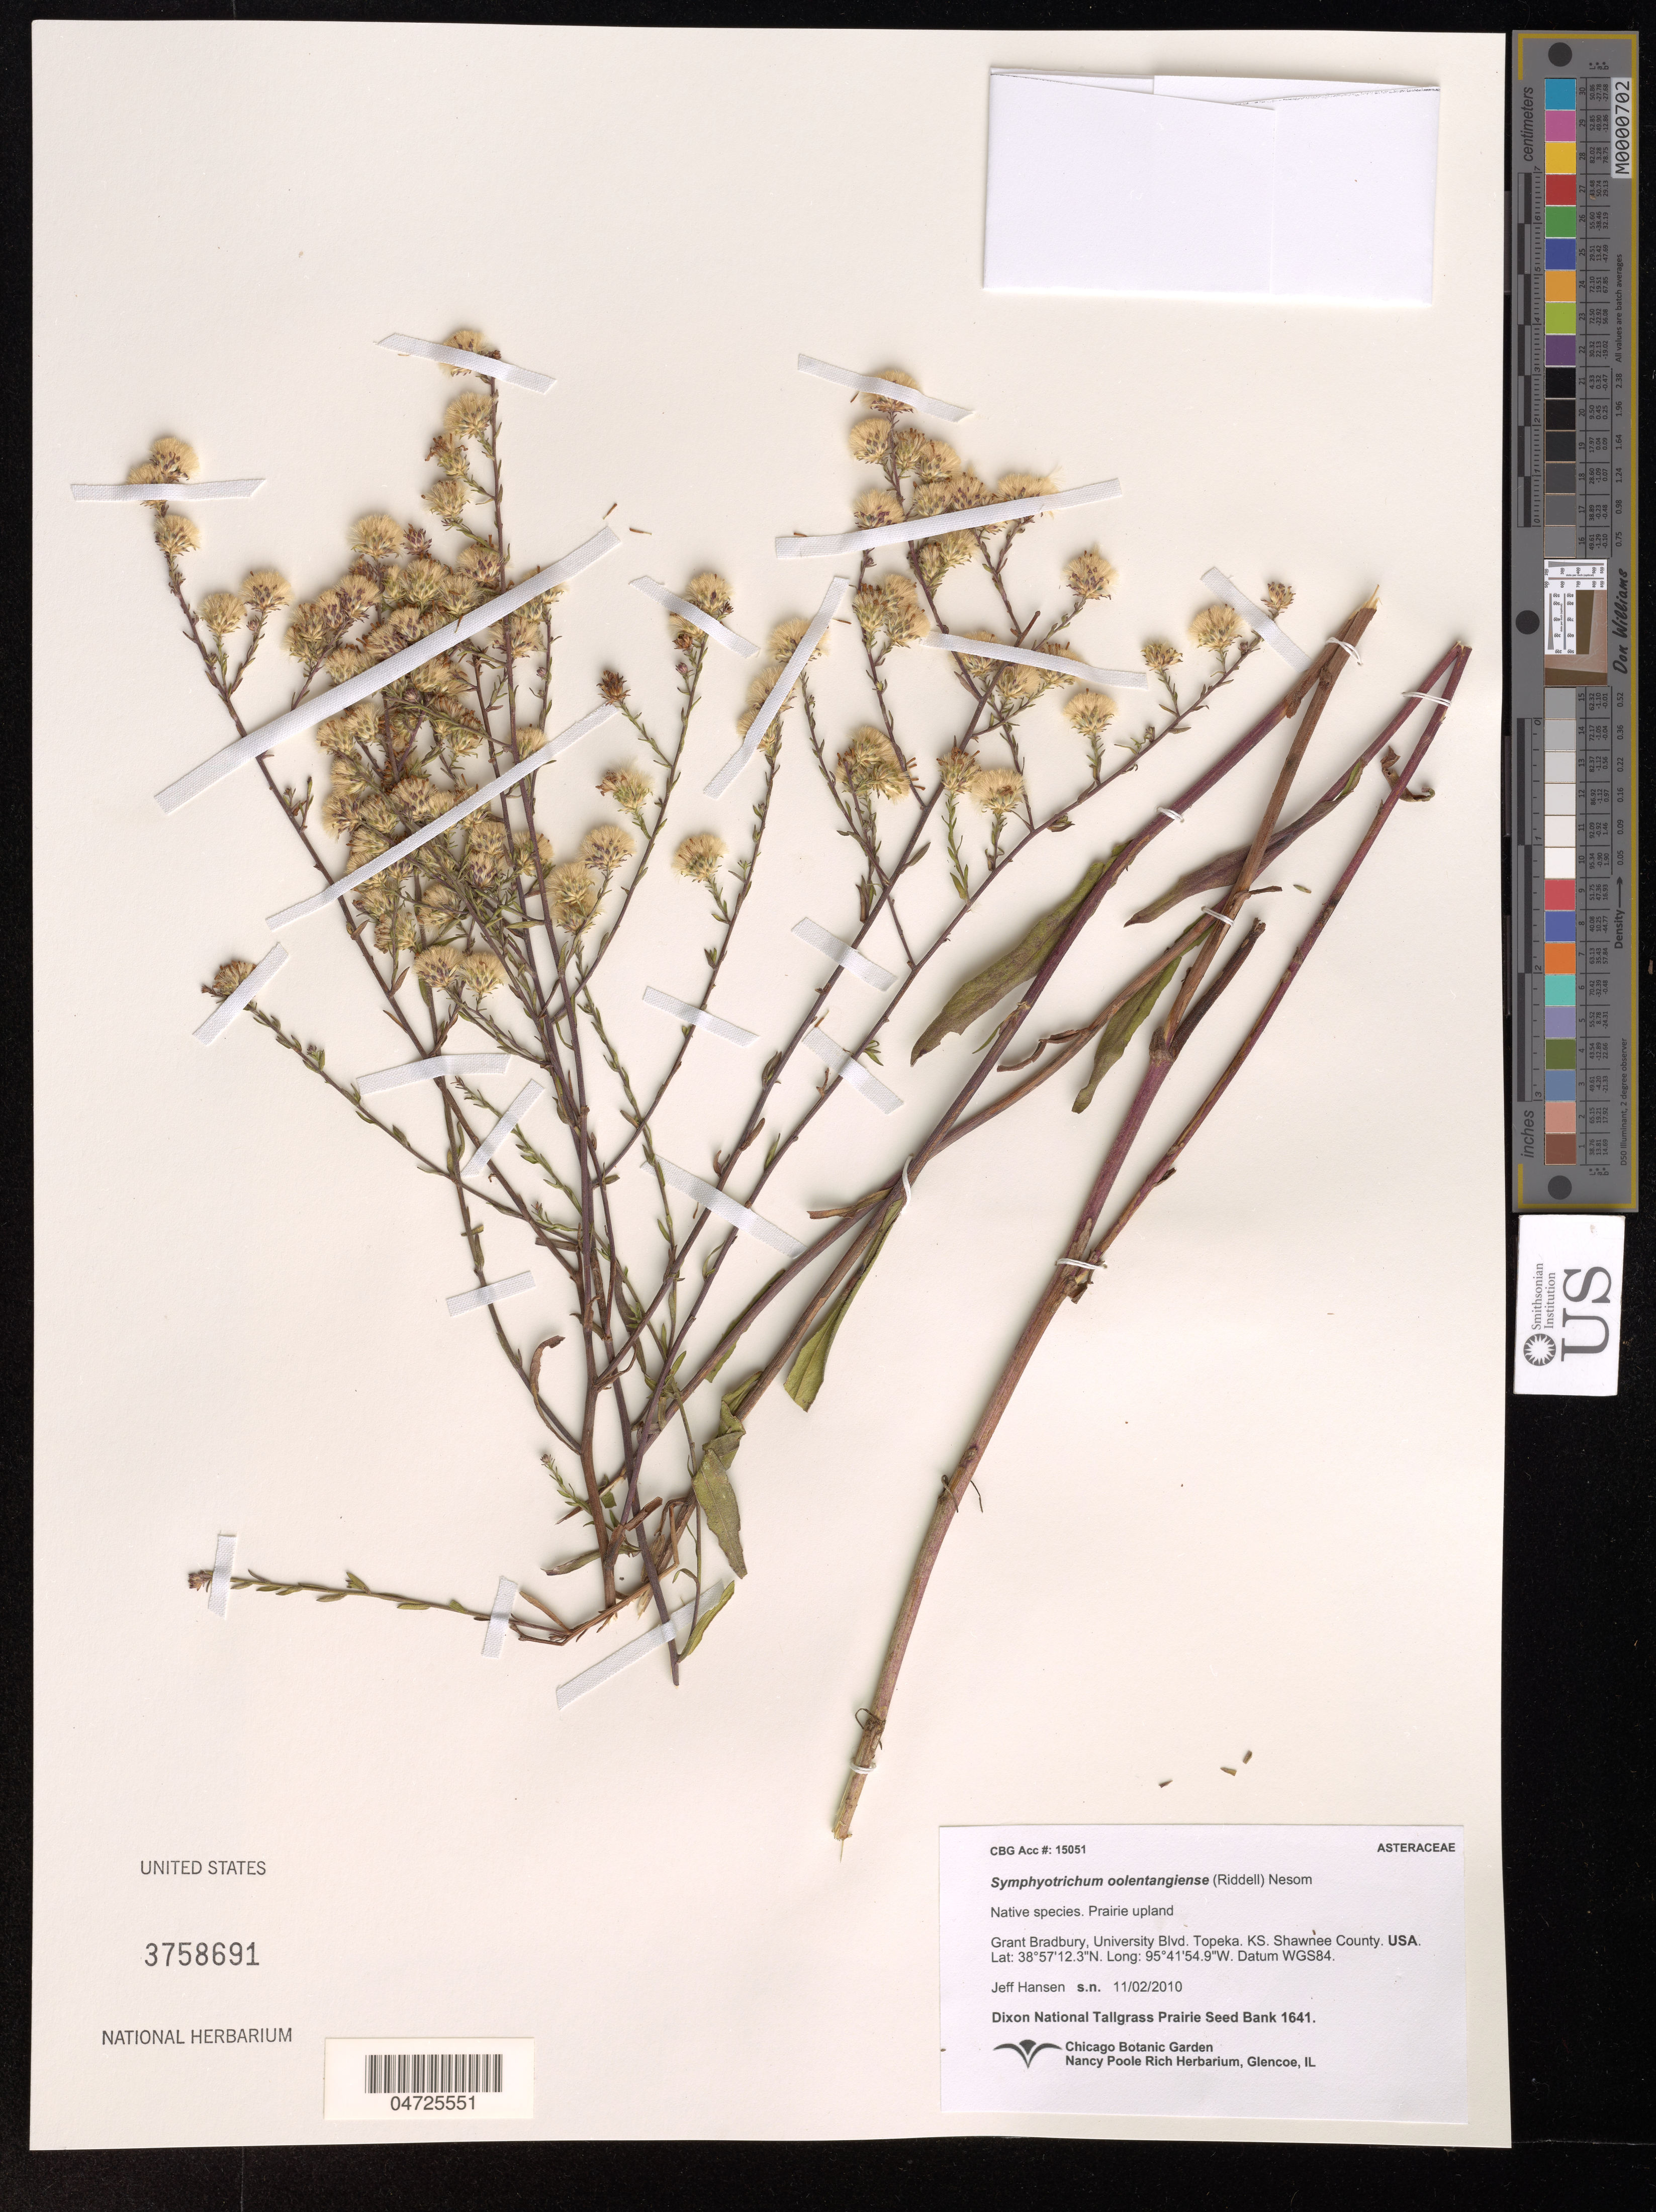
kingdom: Plantae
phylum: Tracheophyta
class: Magnoliopsida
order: Asterales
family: Asteraceae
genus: Symphyotrichum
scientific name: Symphyotrichum oolentangiense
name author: (Riddell) G.L. Nesom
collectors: J. Hansen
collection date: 2010-11-02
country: United States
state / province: Kansas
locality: Grant Bradbury, University Blvd. Topeka. Shawnee County. Datum WGS84.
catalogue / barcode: US 3758691